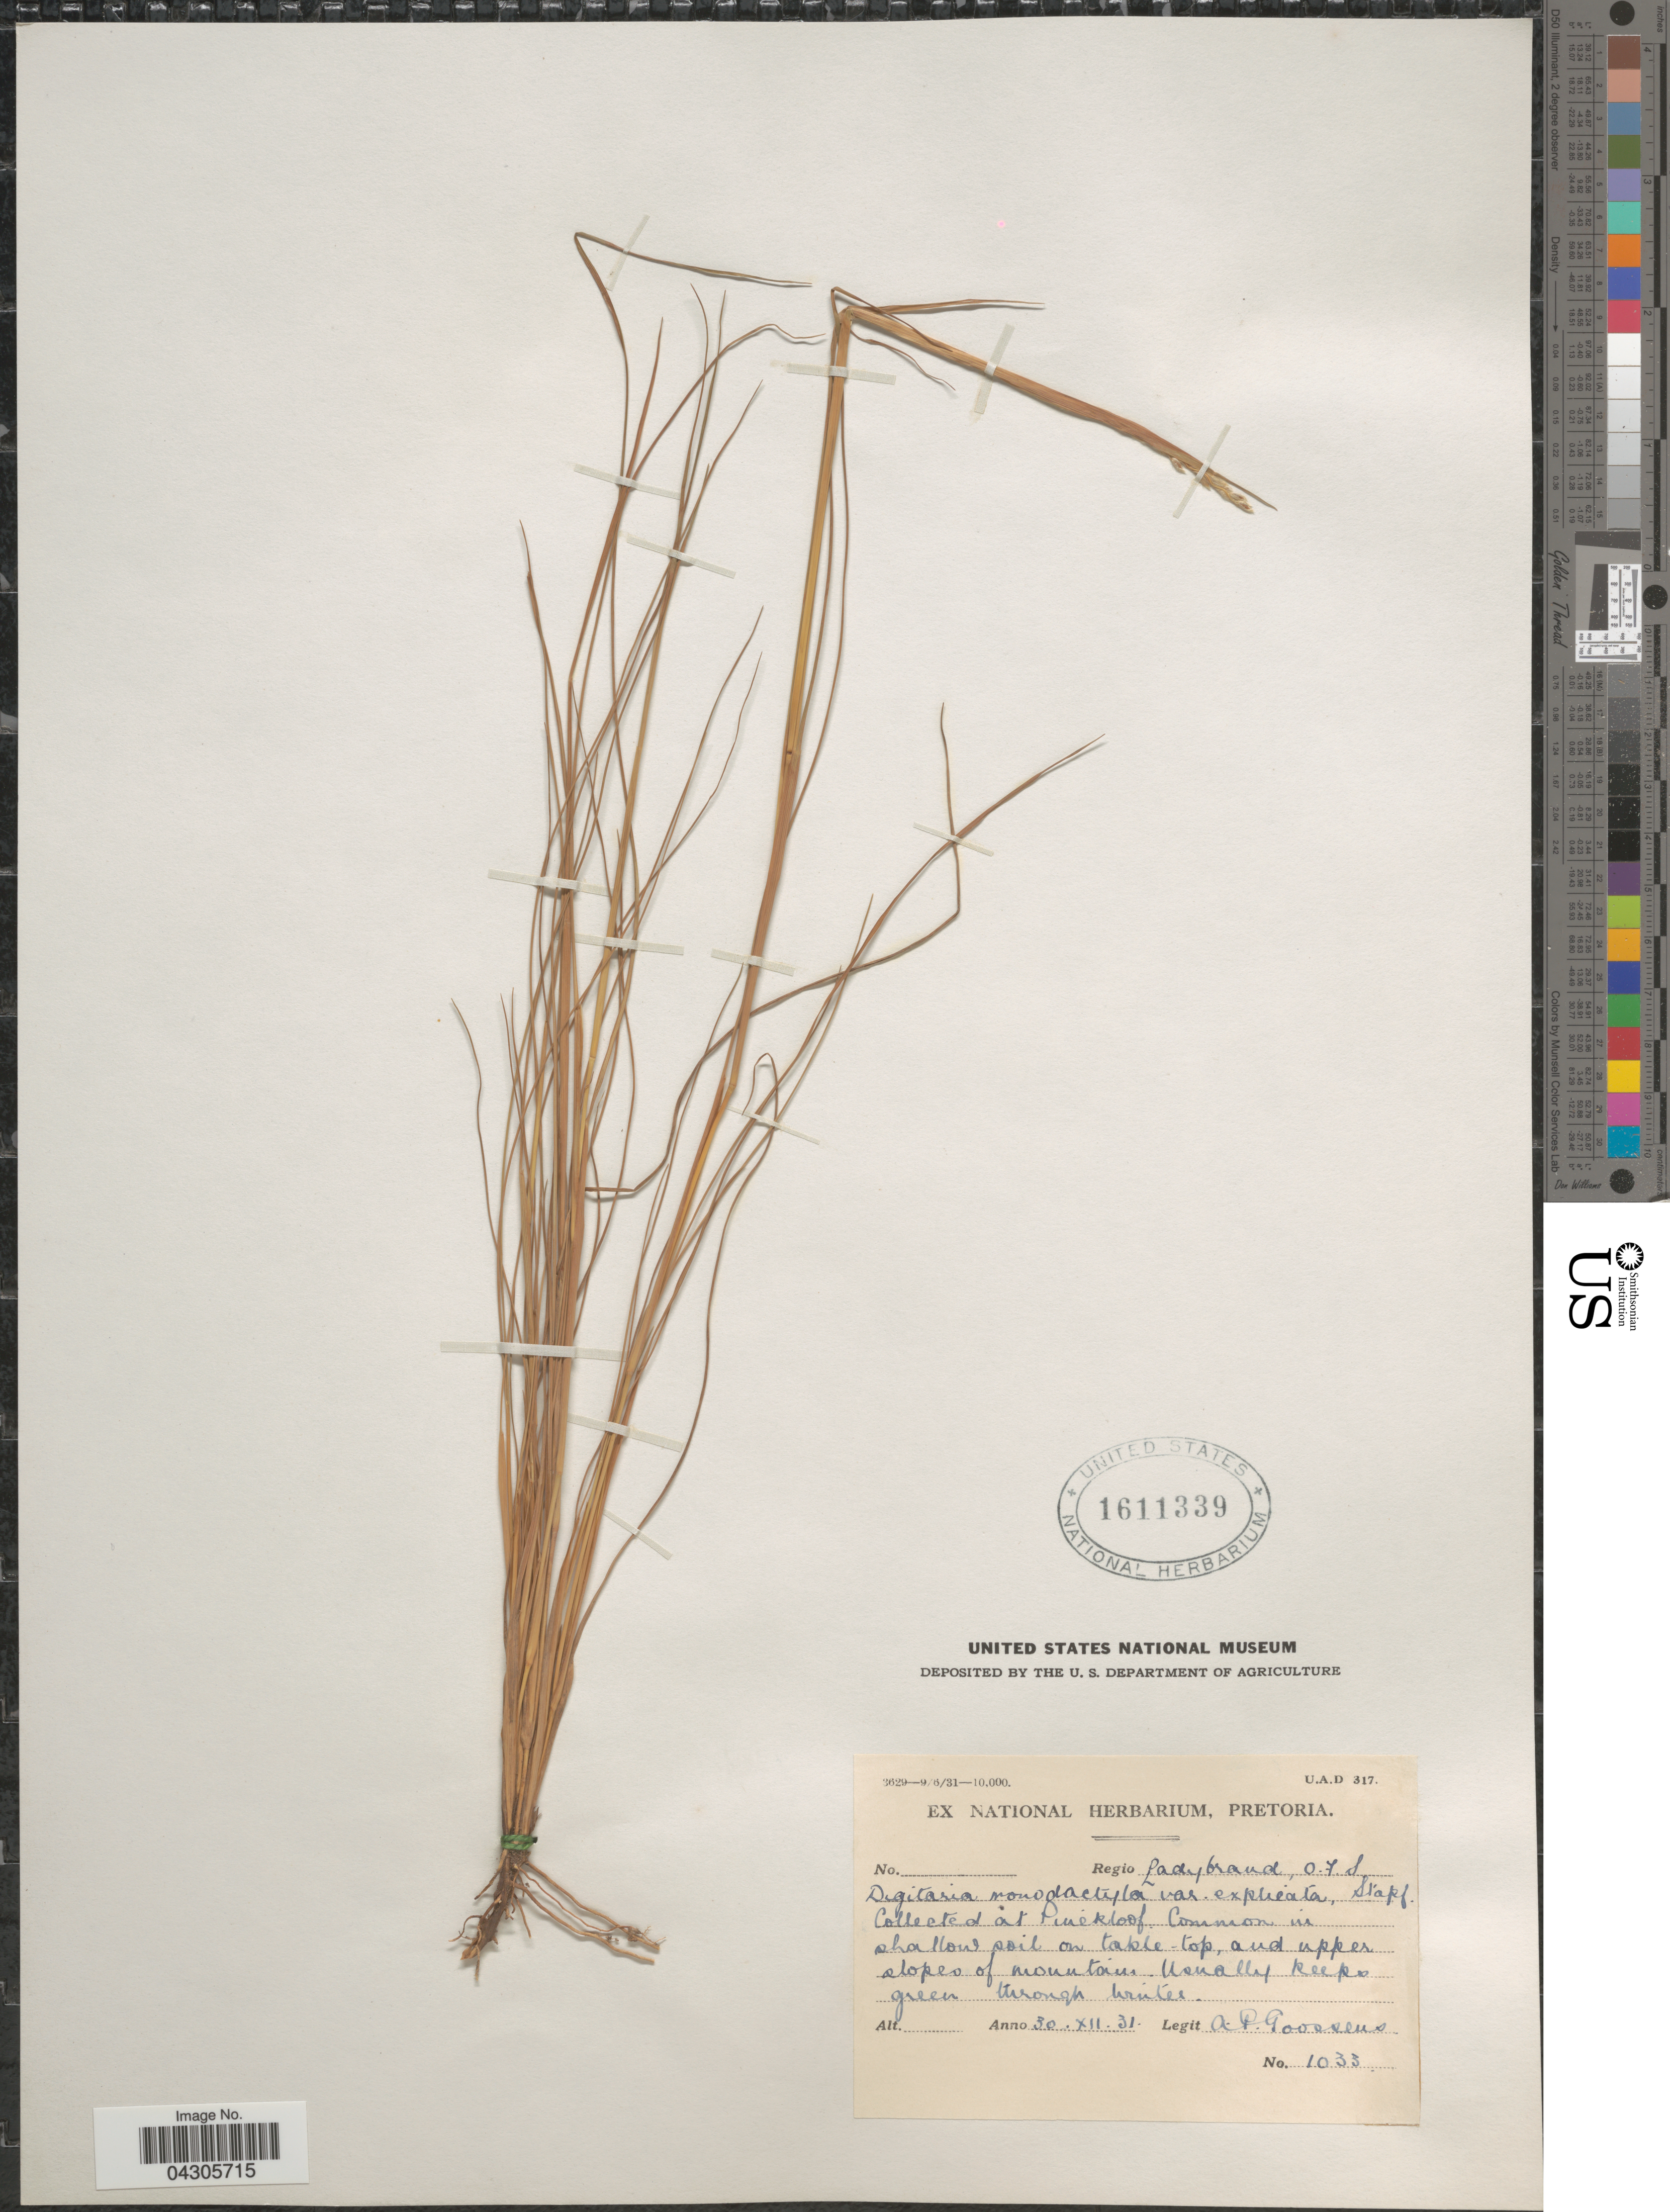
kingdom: Plantae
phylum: Tracheophyta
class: Liliopsida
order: Poales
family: Poaceae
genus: Digitaria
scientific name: Digitaria monodactyla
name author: (Nees) Stapf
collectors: A. P. G. Goossens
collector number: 1033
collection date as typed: Transcribed d/m/y: 30/12/31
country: South Africa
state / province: Free State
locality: Regio Ladybrand, O. F. S. Pinekloof. Common in shallow soil on table top, and upper slopes of mountains.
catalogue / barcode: US 1611339